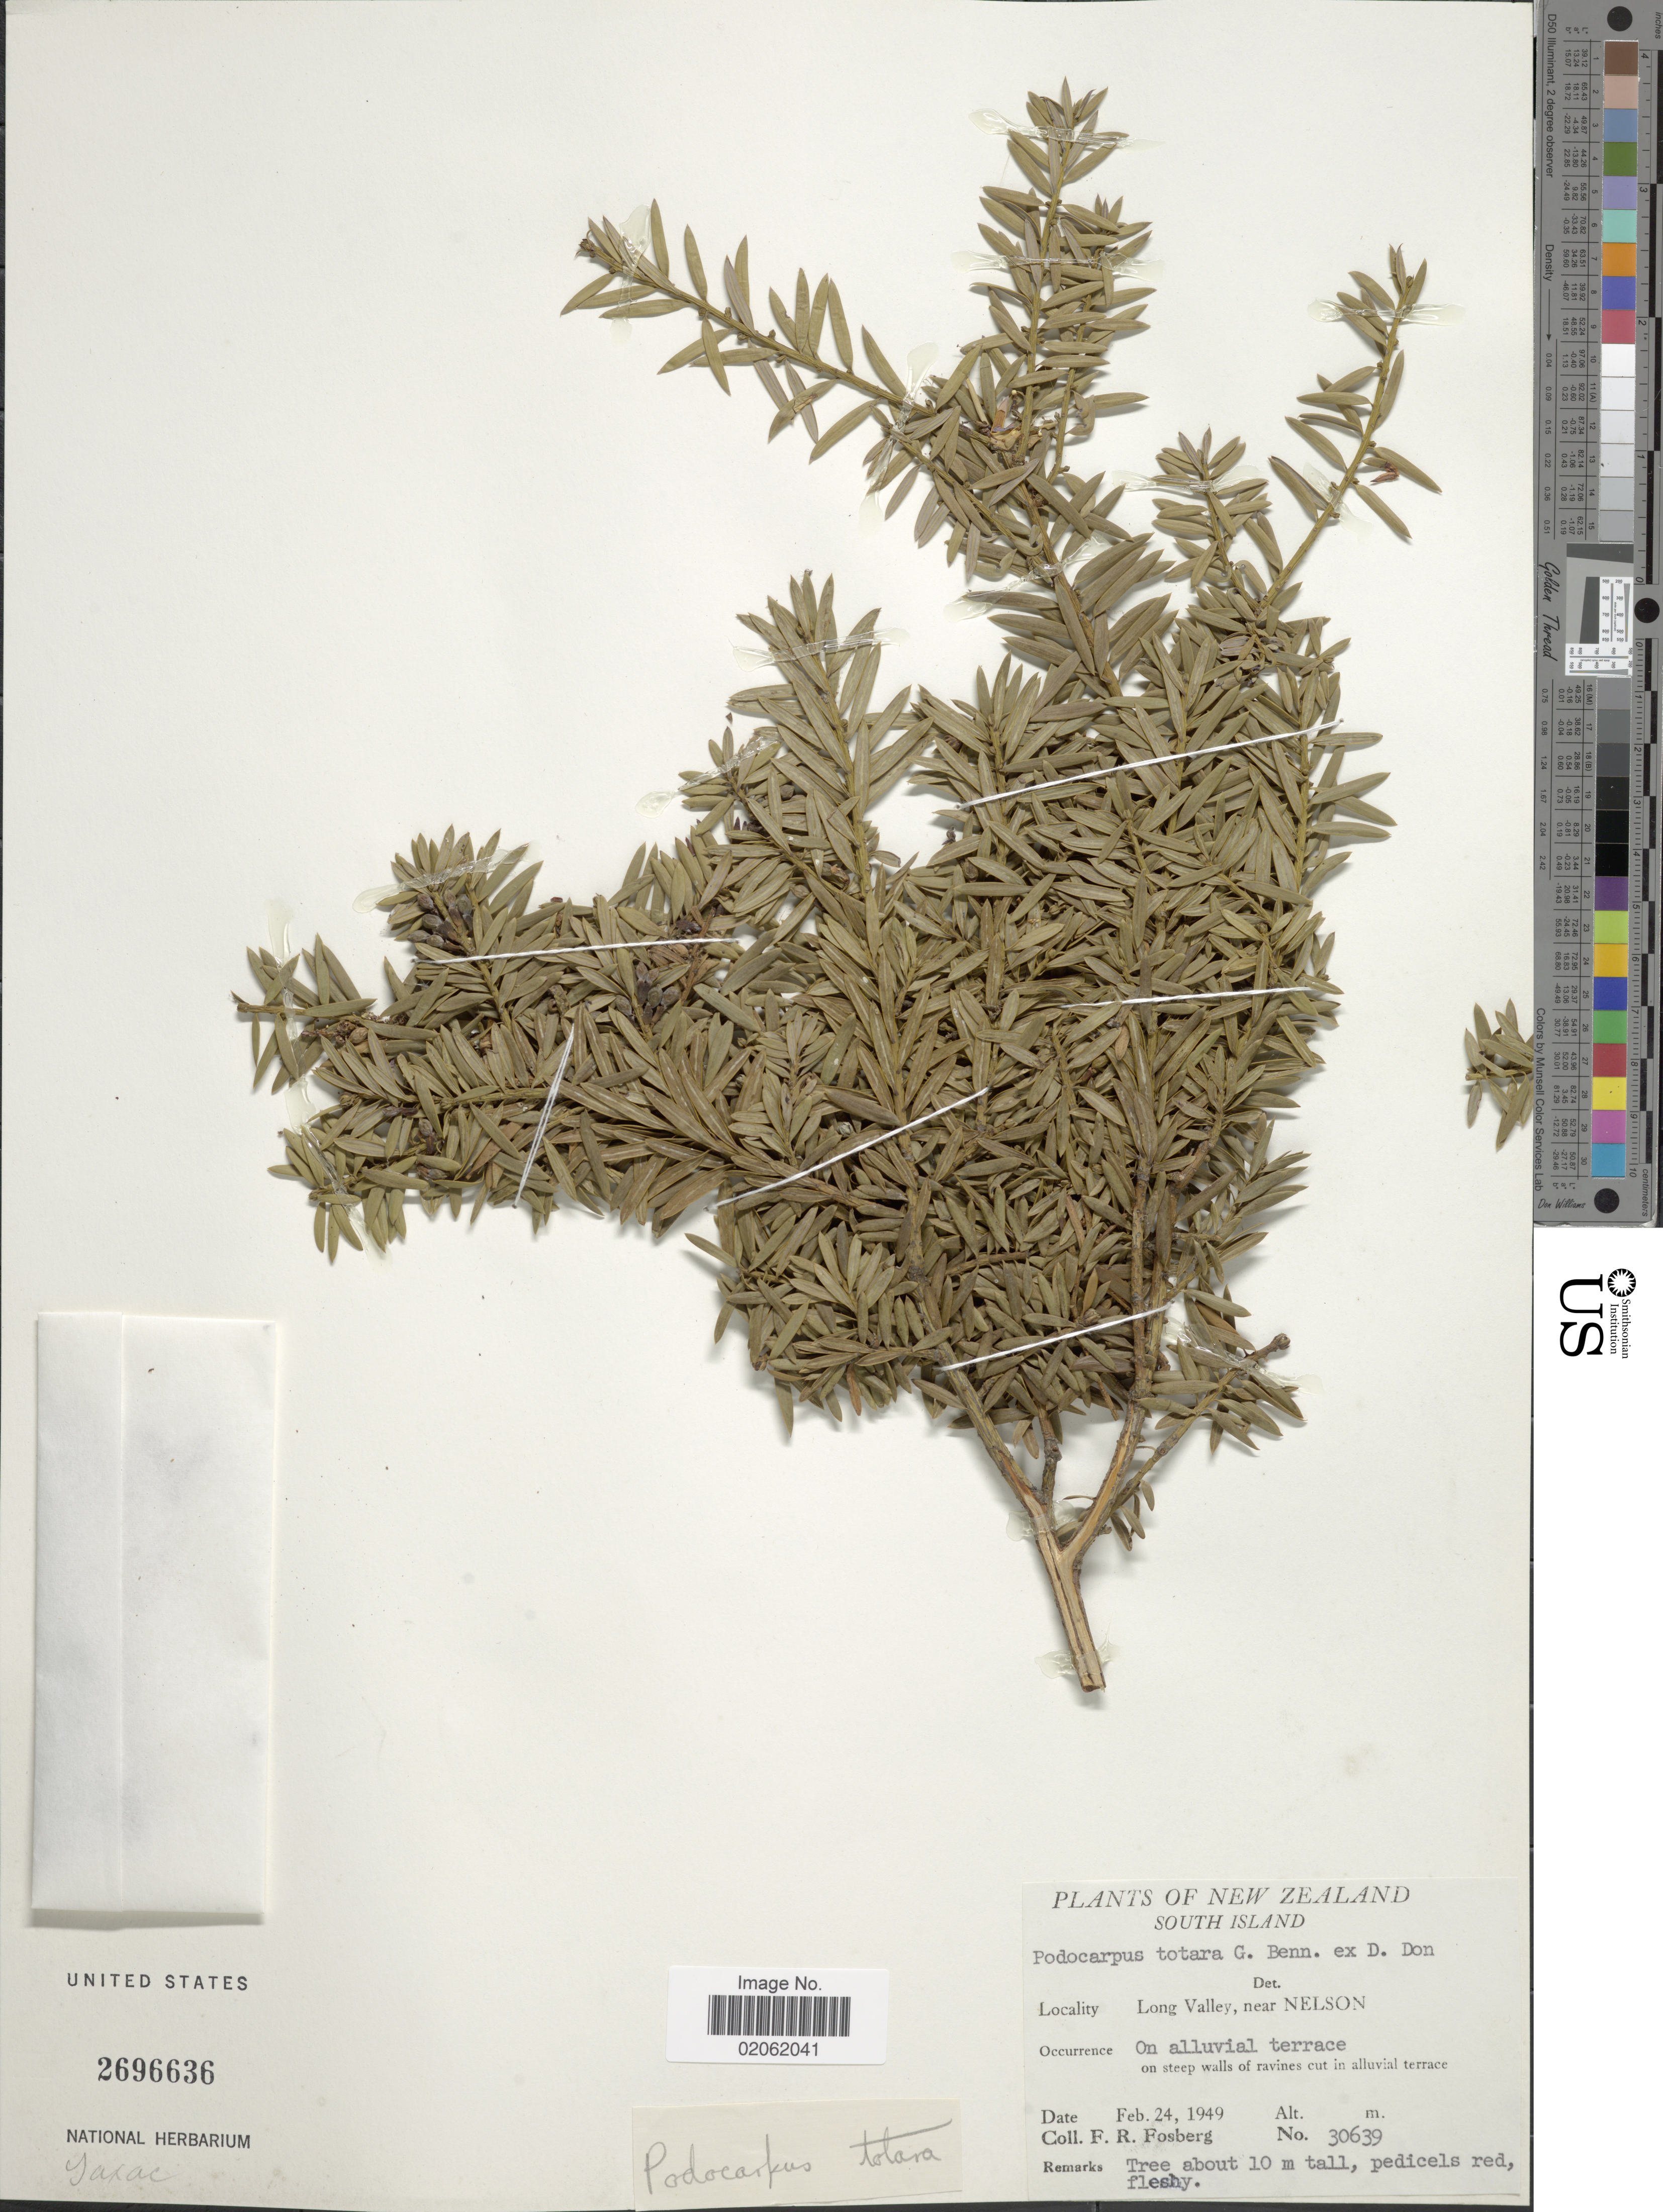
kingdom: Plantae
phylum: Tracheophyta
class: Pinopsida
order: Pinales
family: Podocarpaceae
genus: Podocarpus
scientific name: Podocarpus totara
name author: G. Benn. ex D. Don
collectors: F. R. Fosberg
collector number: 30639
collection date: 1949-02-24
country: New Zealand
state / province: Nelson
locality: South Island, Long Valley, near Nelson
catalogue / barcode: US 2696636